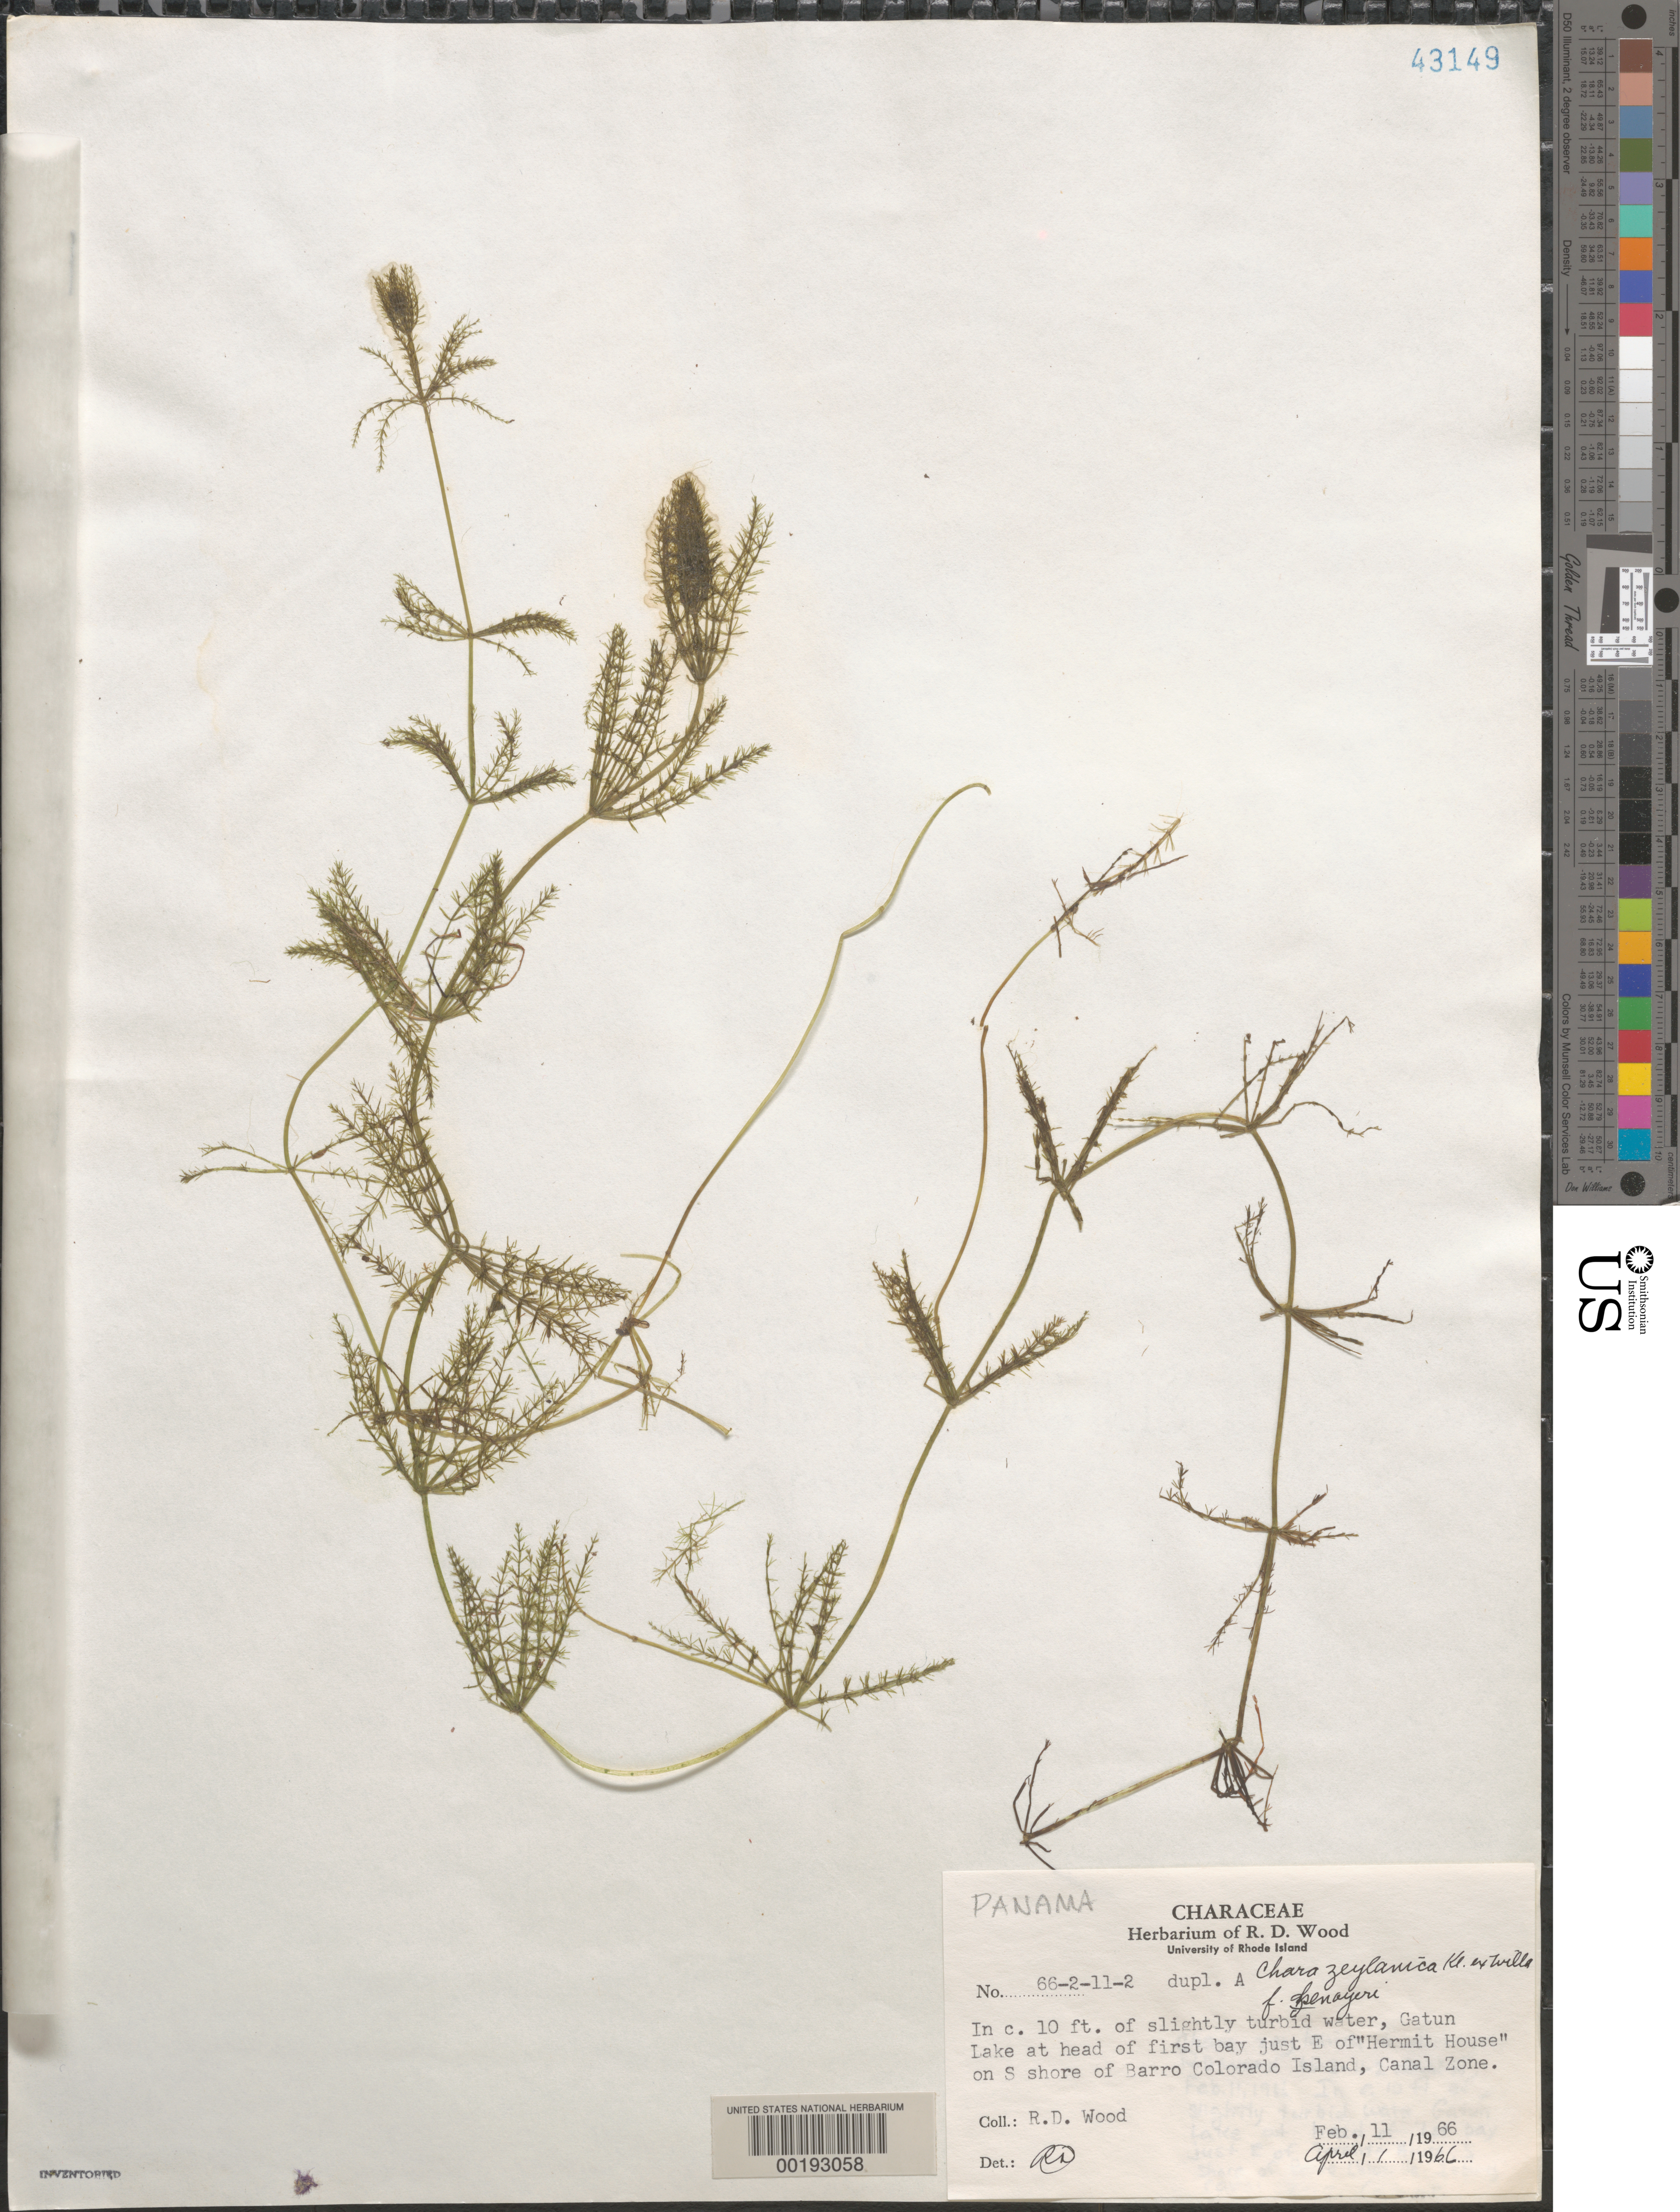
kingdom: Plantae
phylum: Charophyta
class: Charophyceae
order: Charales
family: Characeae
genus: Chara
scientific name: Chara zeylanica f. kenoyeri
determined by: Wood, R. D.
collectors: R. Wood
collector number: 66-2-11-2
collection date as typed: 11 Feb 1966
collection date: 1966-02-11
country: Panama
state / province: Panamá Oeste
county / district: Canal Zone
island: Barro Colorado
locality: Gatun Lake, just east of Hermit House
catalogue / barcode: US 43149